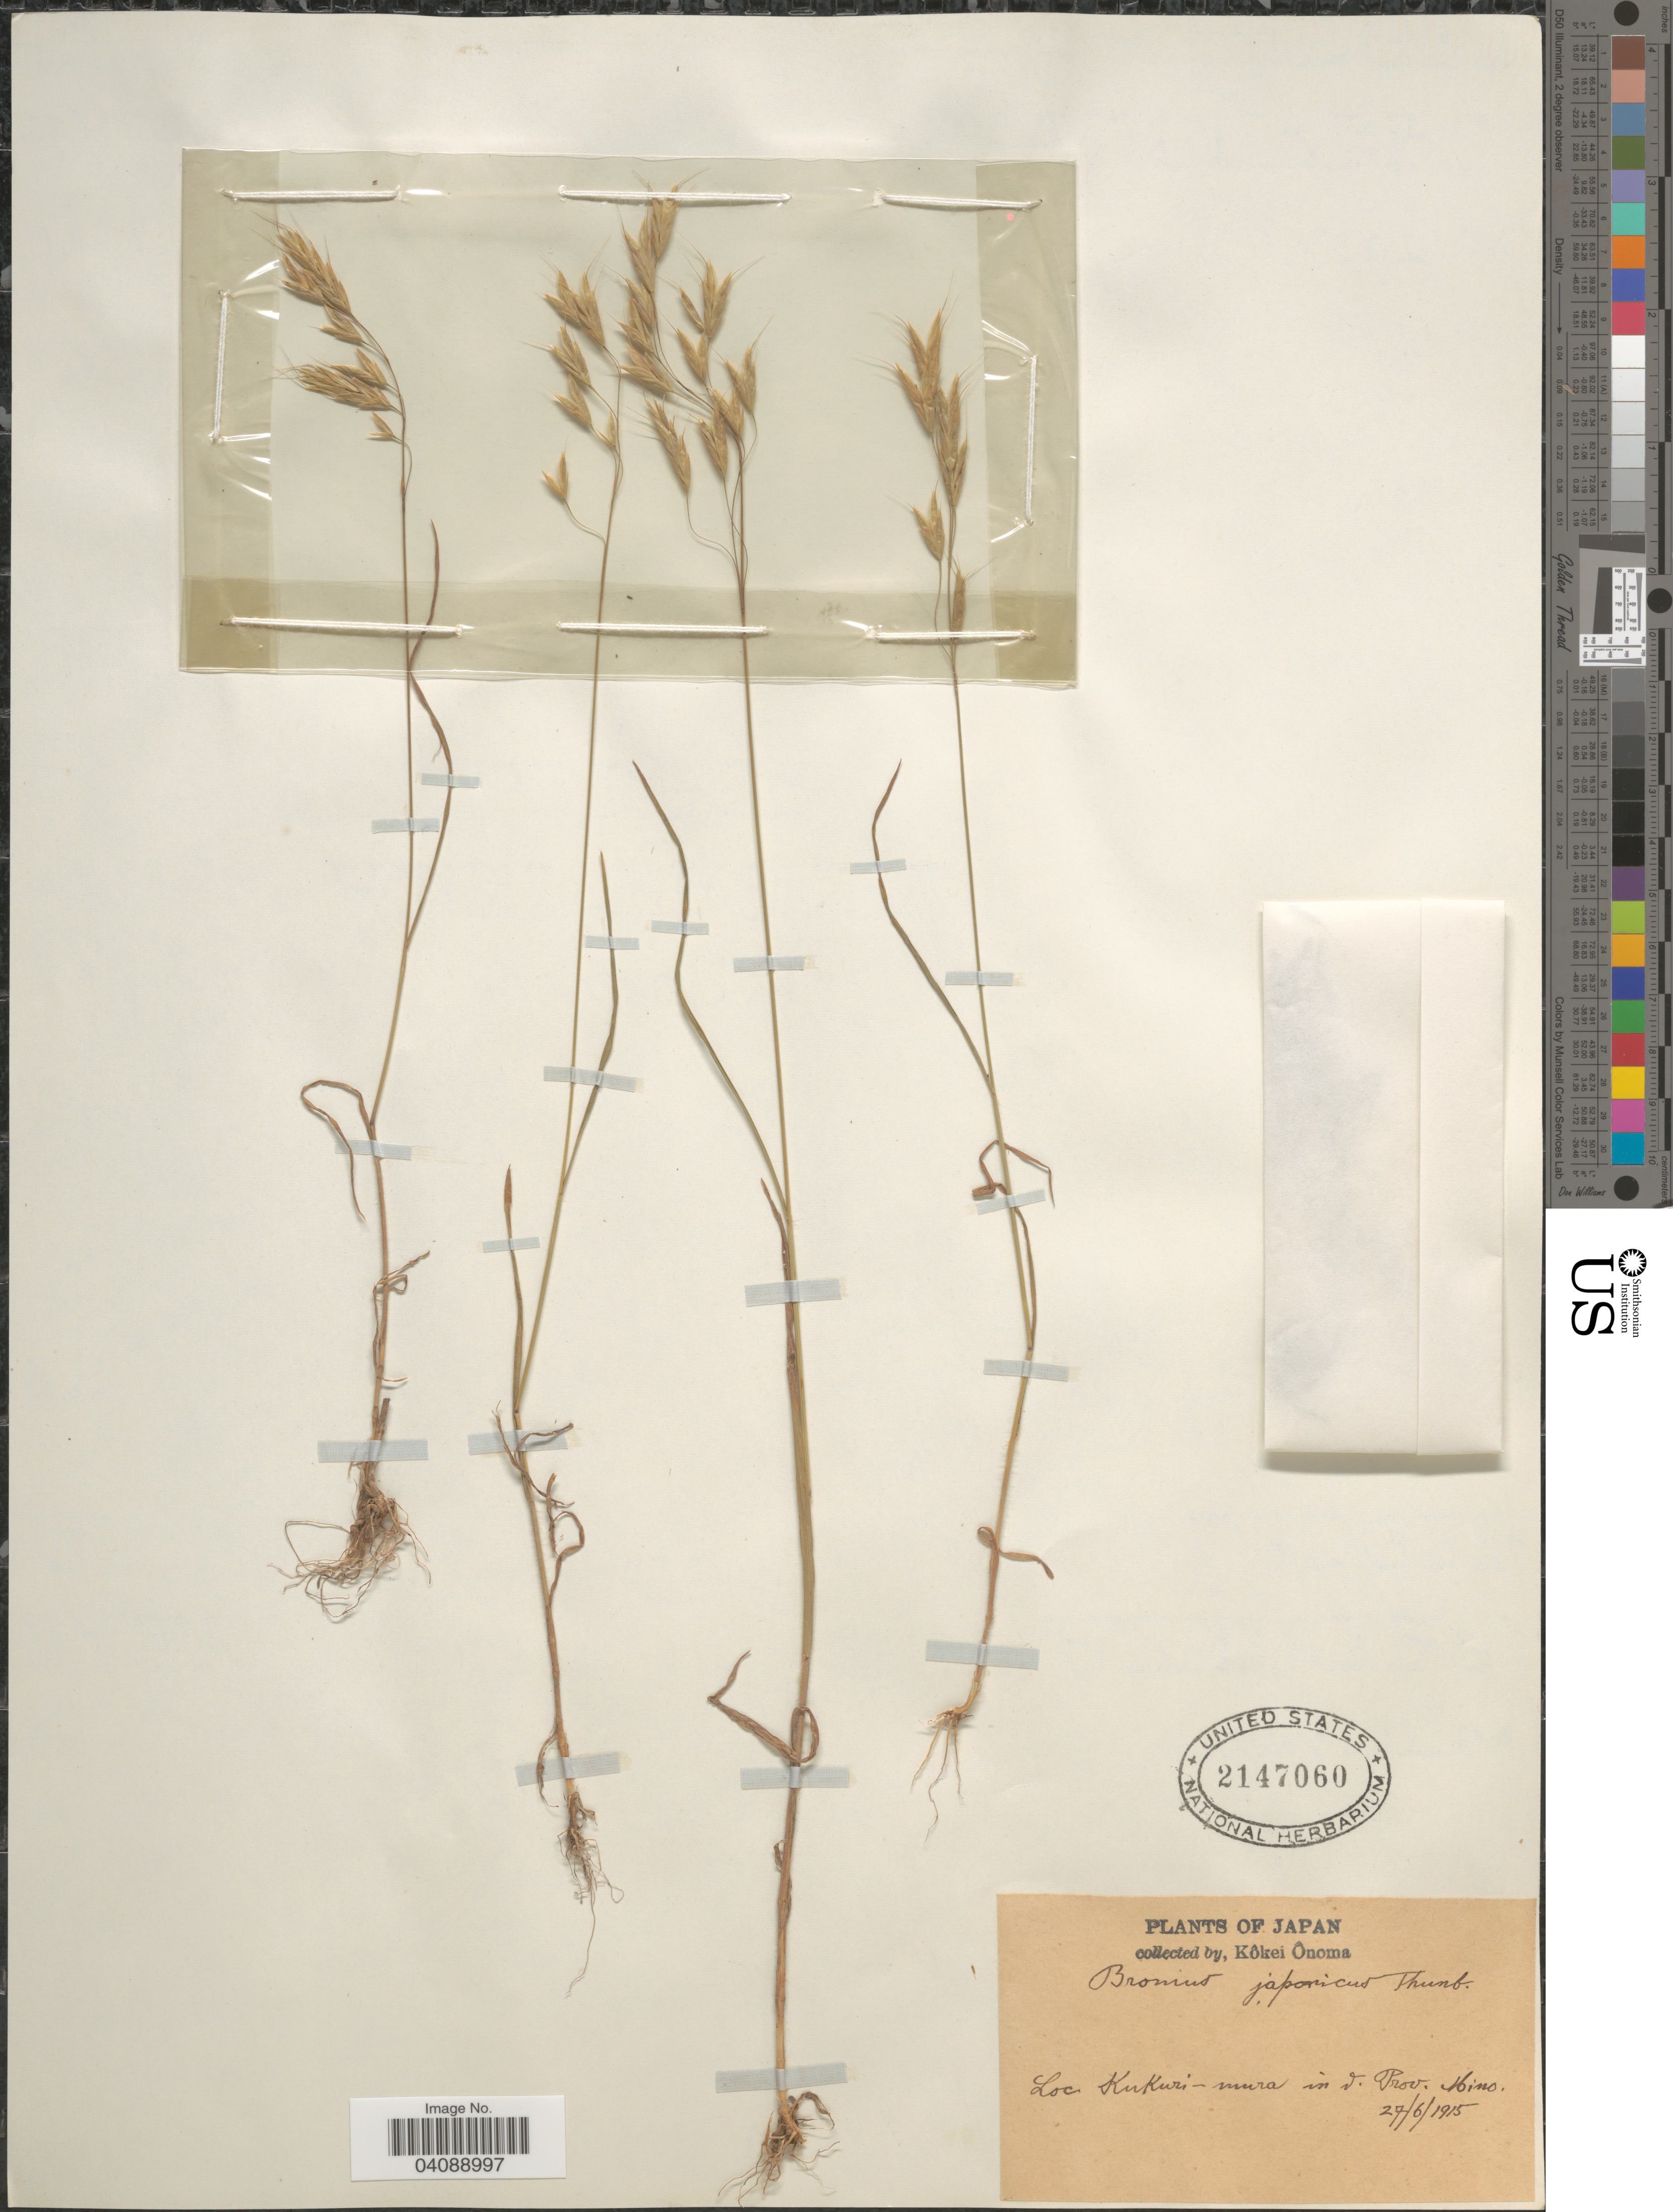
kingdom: Plantae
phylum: Tracheophyta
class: Liliopsida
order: Poales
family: Poaceae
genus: Bromus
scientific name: Bromus japonicus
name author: Houtt.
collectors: K. Onoma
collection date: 1915-06-27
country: Japan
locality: Kukuri-mura in v. Prov. Mino.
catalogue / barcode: US 2147060